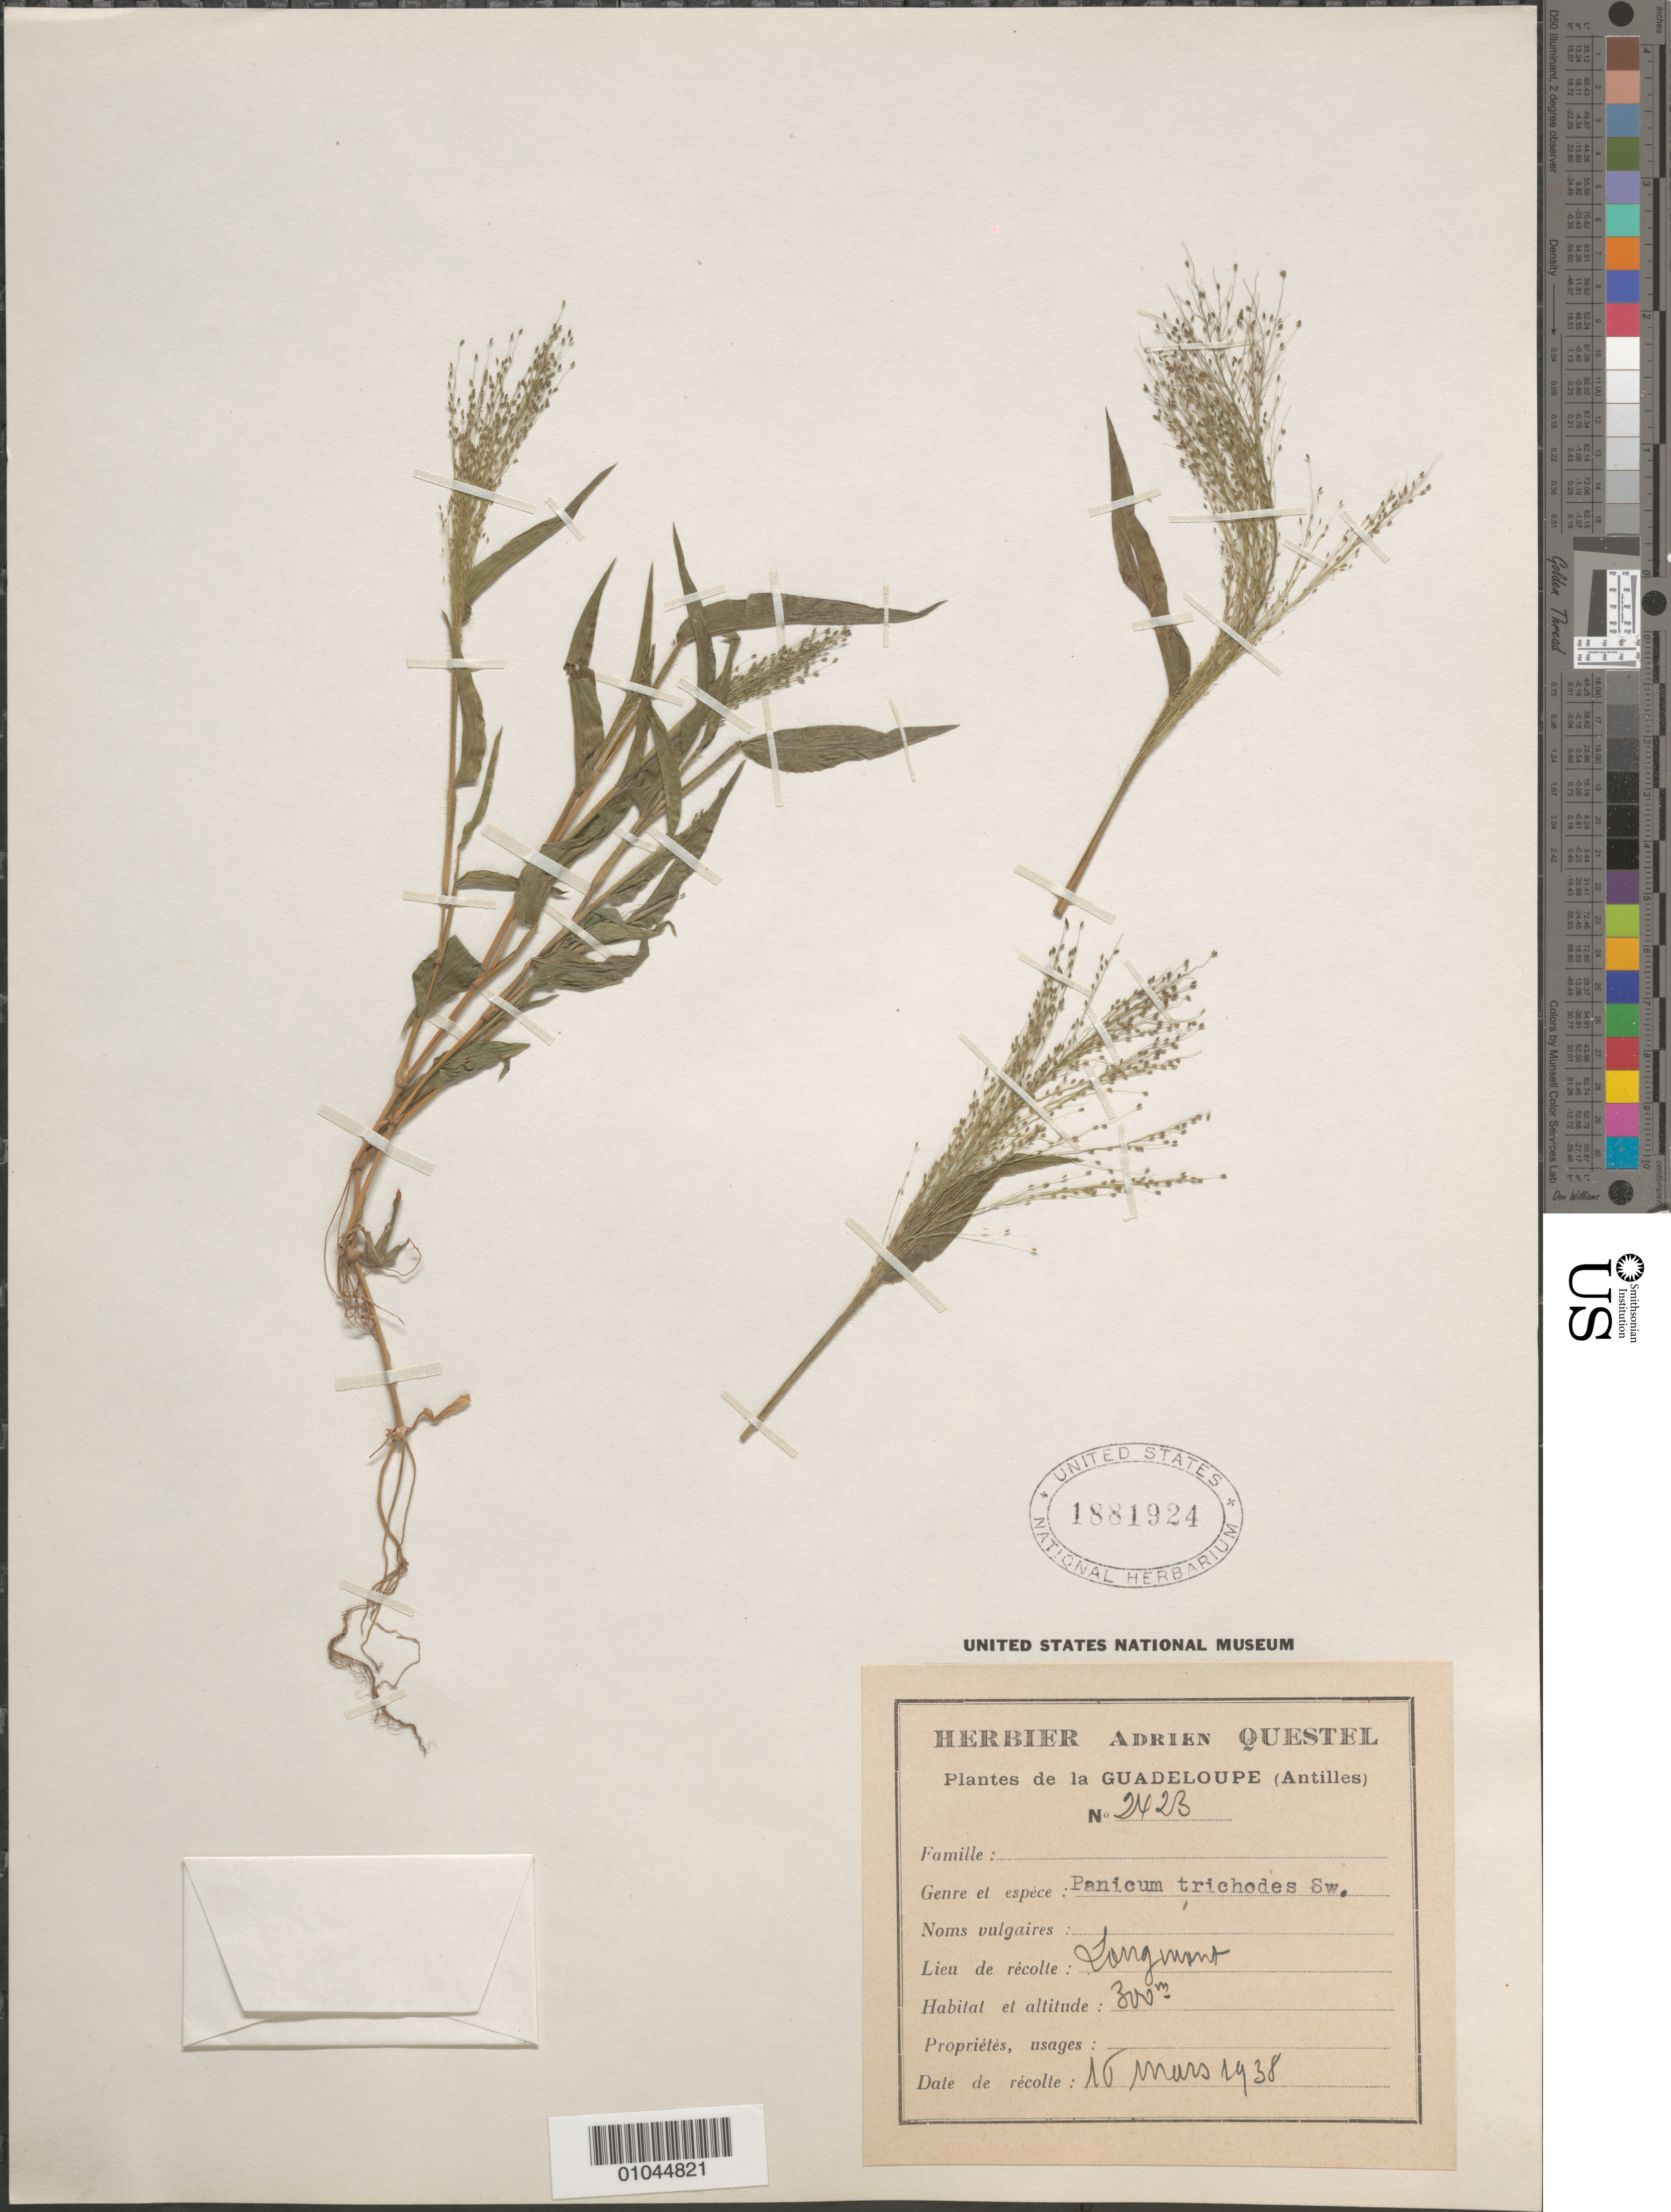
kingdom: Plantae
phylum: Tracheophyta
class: Liliopsida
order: Poales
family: Poaceae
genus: Panicum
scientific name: Panicum trichoides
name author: Sw.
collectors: A. Questel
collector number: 2423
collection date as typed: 16 Mar 1938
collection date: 1938-03-16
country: Guadeloupe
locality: Longmont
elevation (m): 300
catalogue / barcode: US 1881924